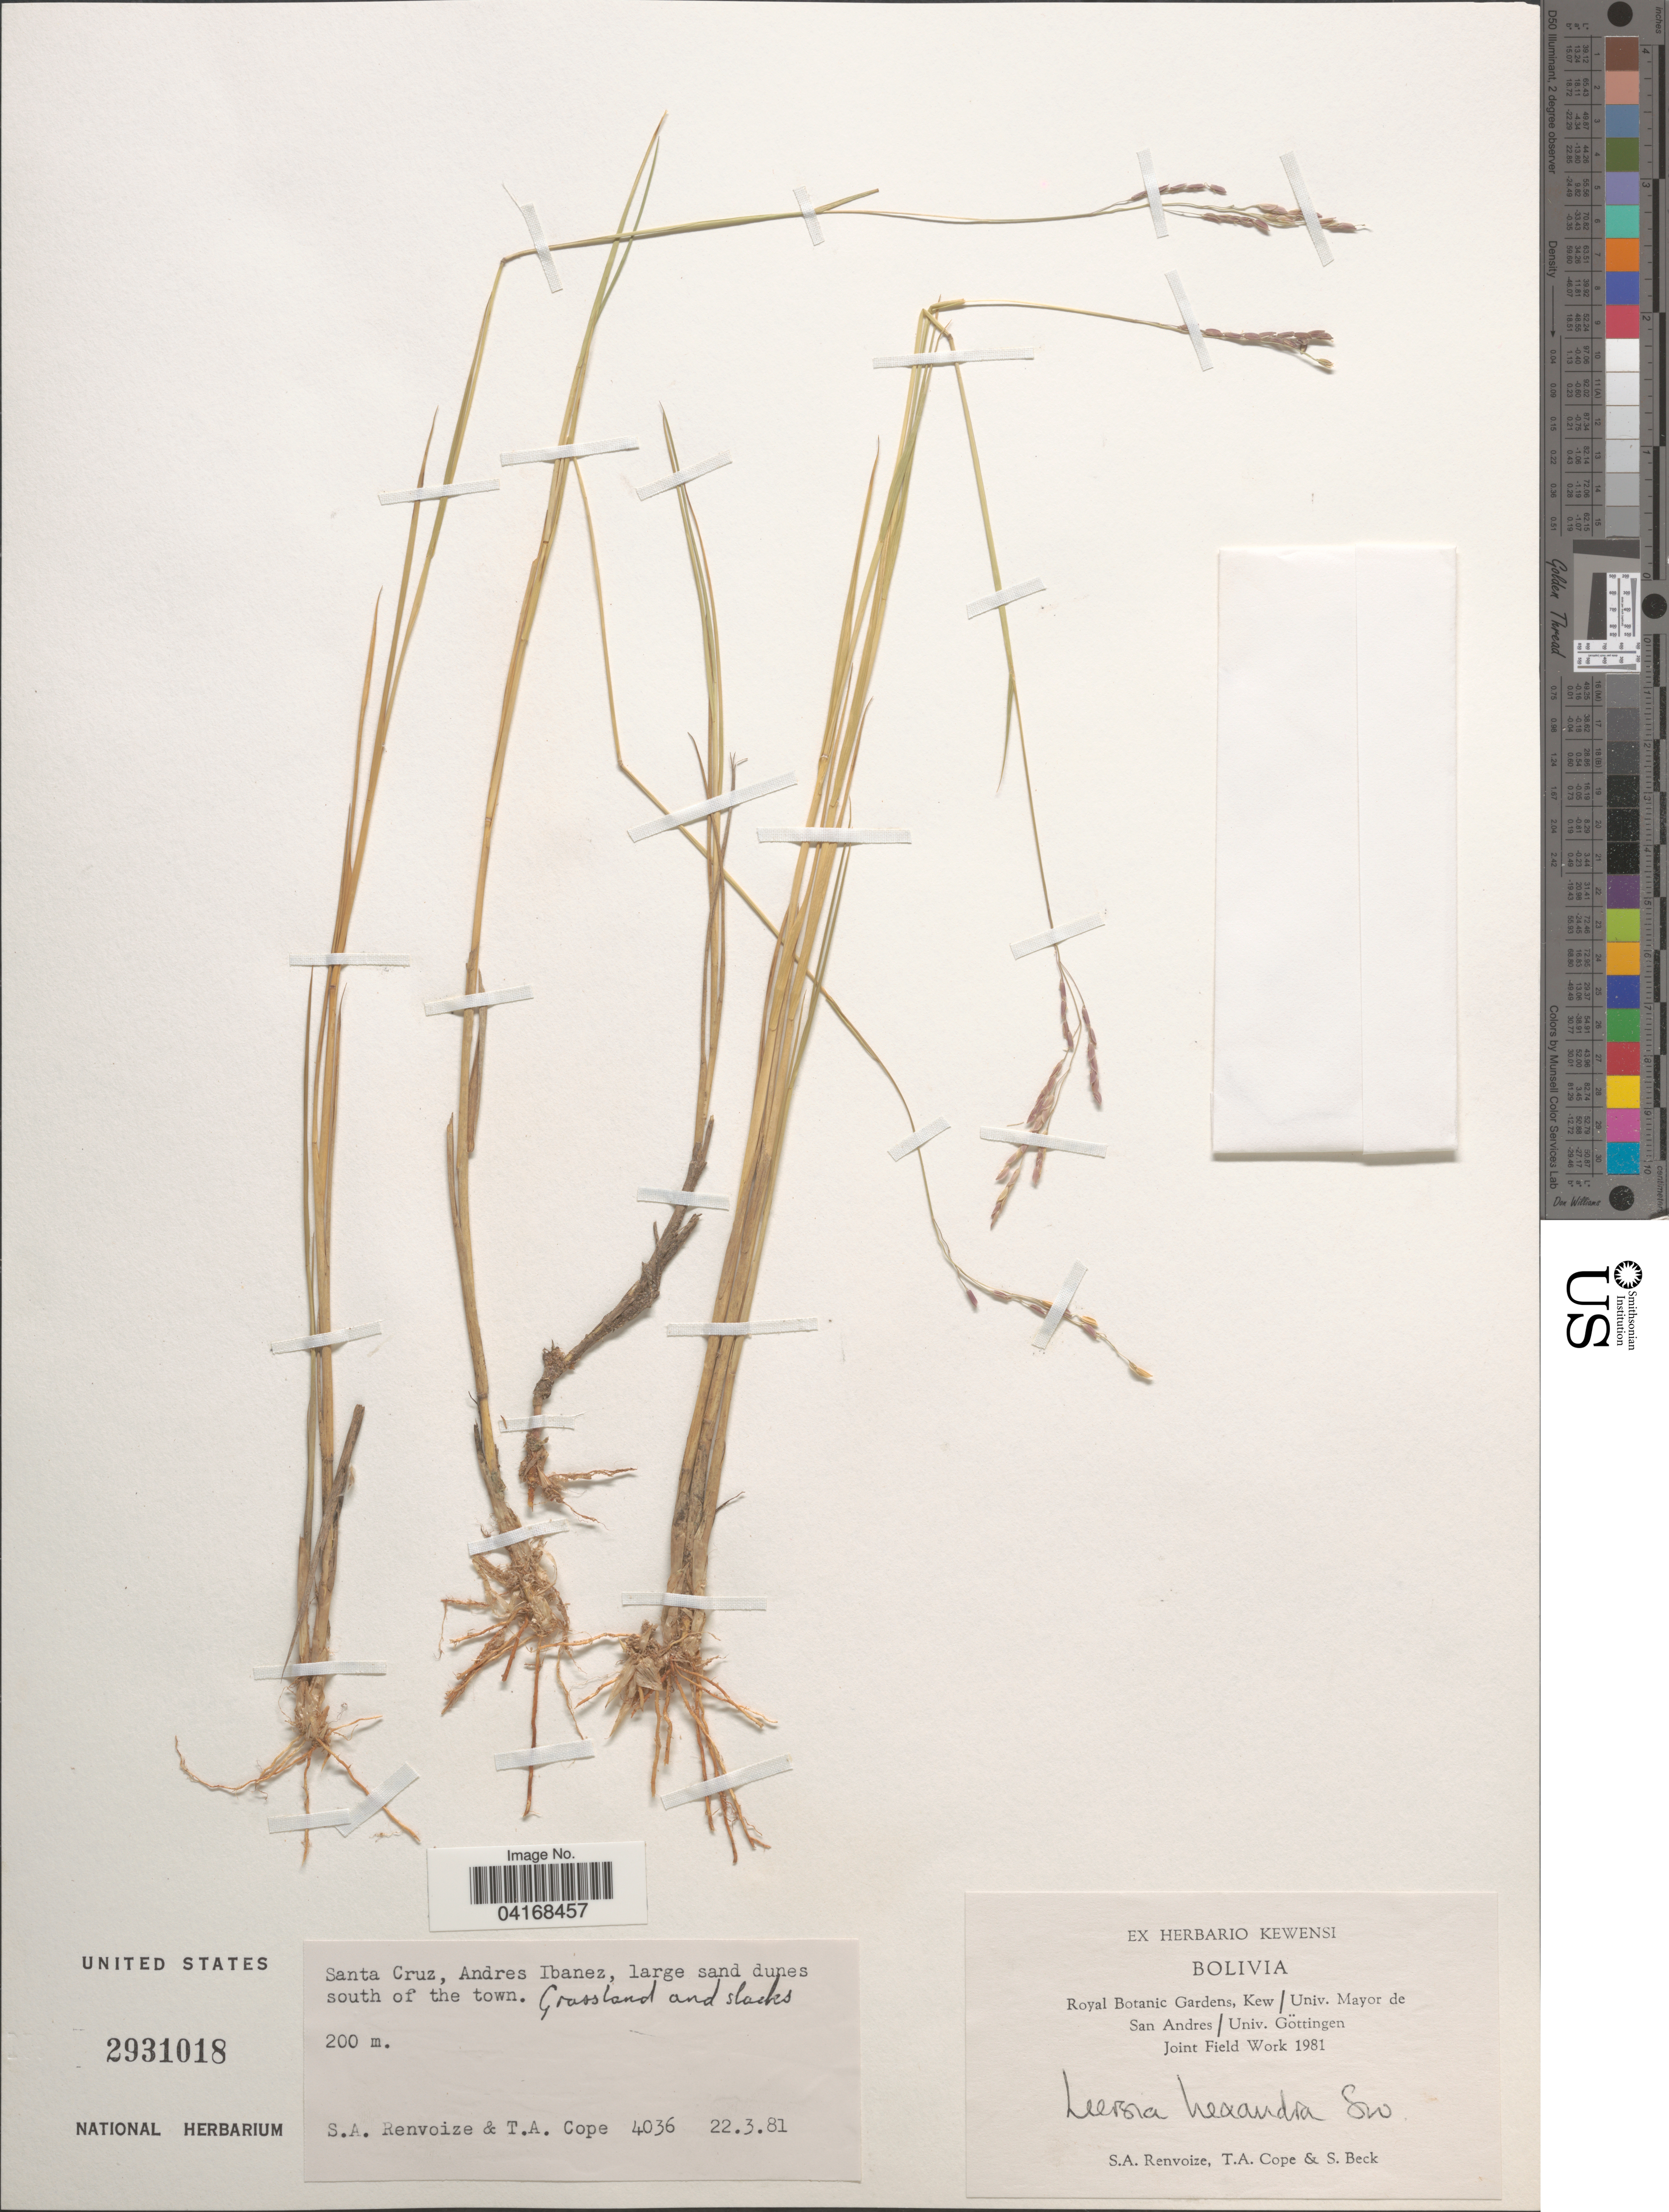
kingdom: Plantae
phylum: Tracheophyta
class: Liliopsida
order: Poales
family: Poaceae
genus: Leersia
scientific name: Leersia hexandra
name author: Sw.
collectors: S. A. Renvoize, T. A. Cope & S. G. Beck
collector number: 4036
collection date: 1981-03-22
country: Bolivia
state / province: Santa Cruz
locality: Royal Botanic Gardens, Kew/ Univ. Mayor de San Andres / Univ. Göttingen Joint Field Work 1981. Andres Ibanez, large sand dunes south of the town.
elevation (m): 200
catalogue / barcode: US 2931018